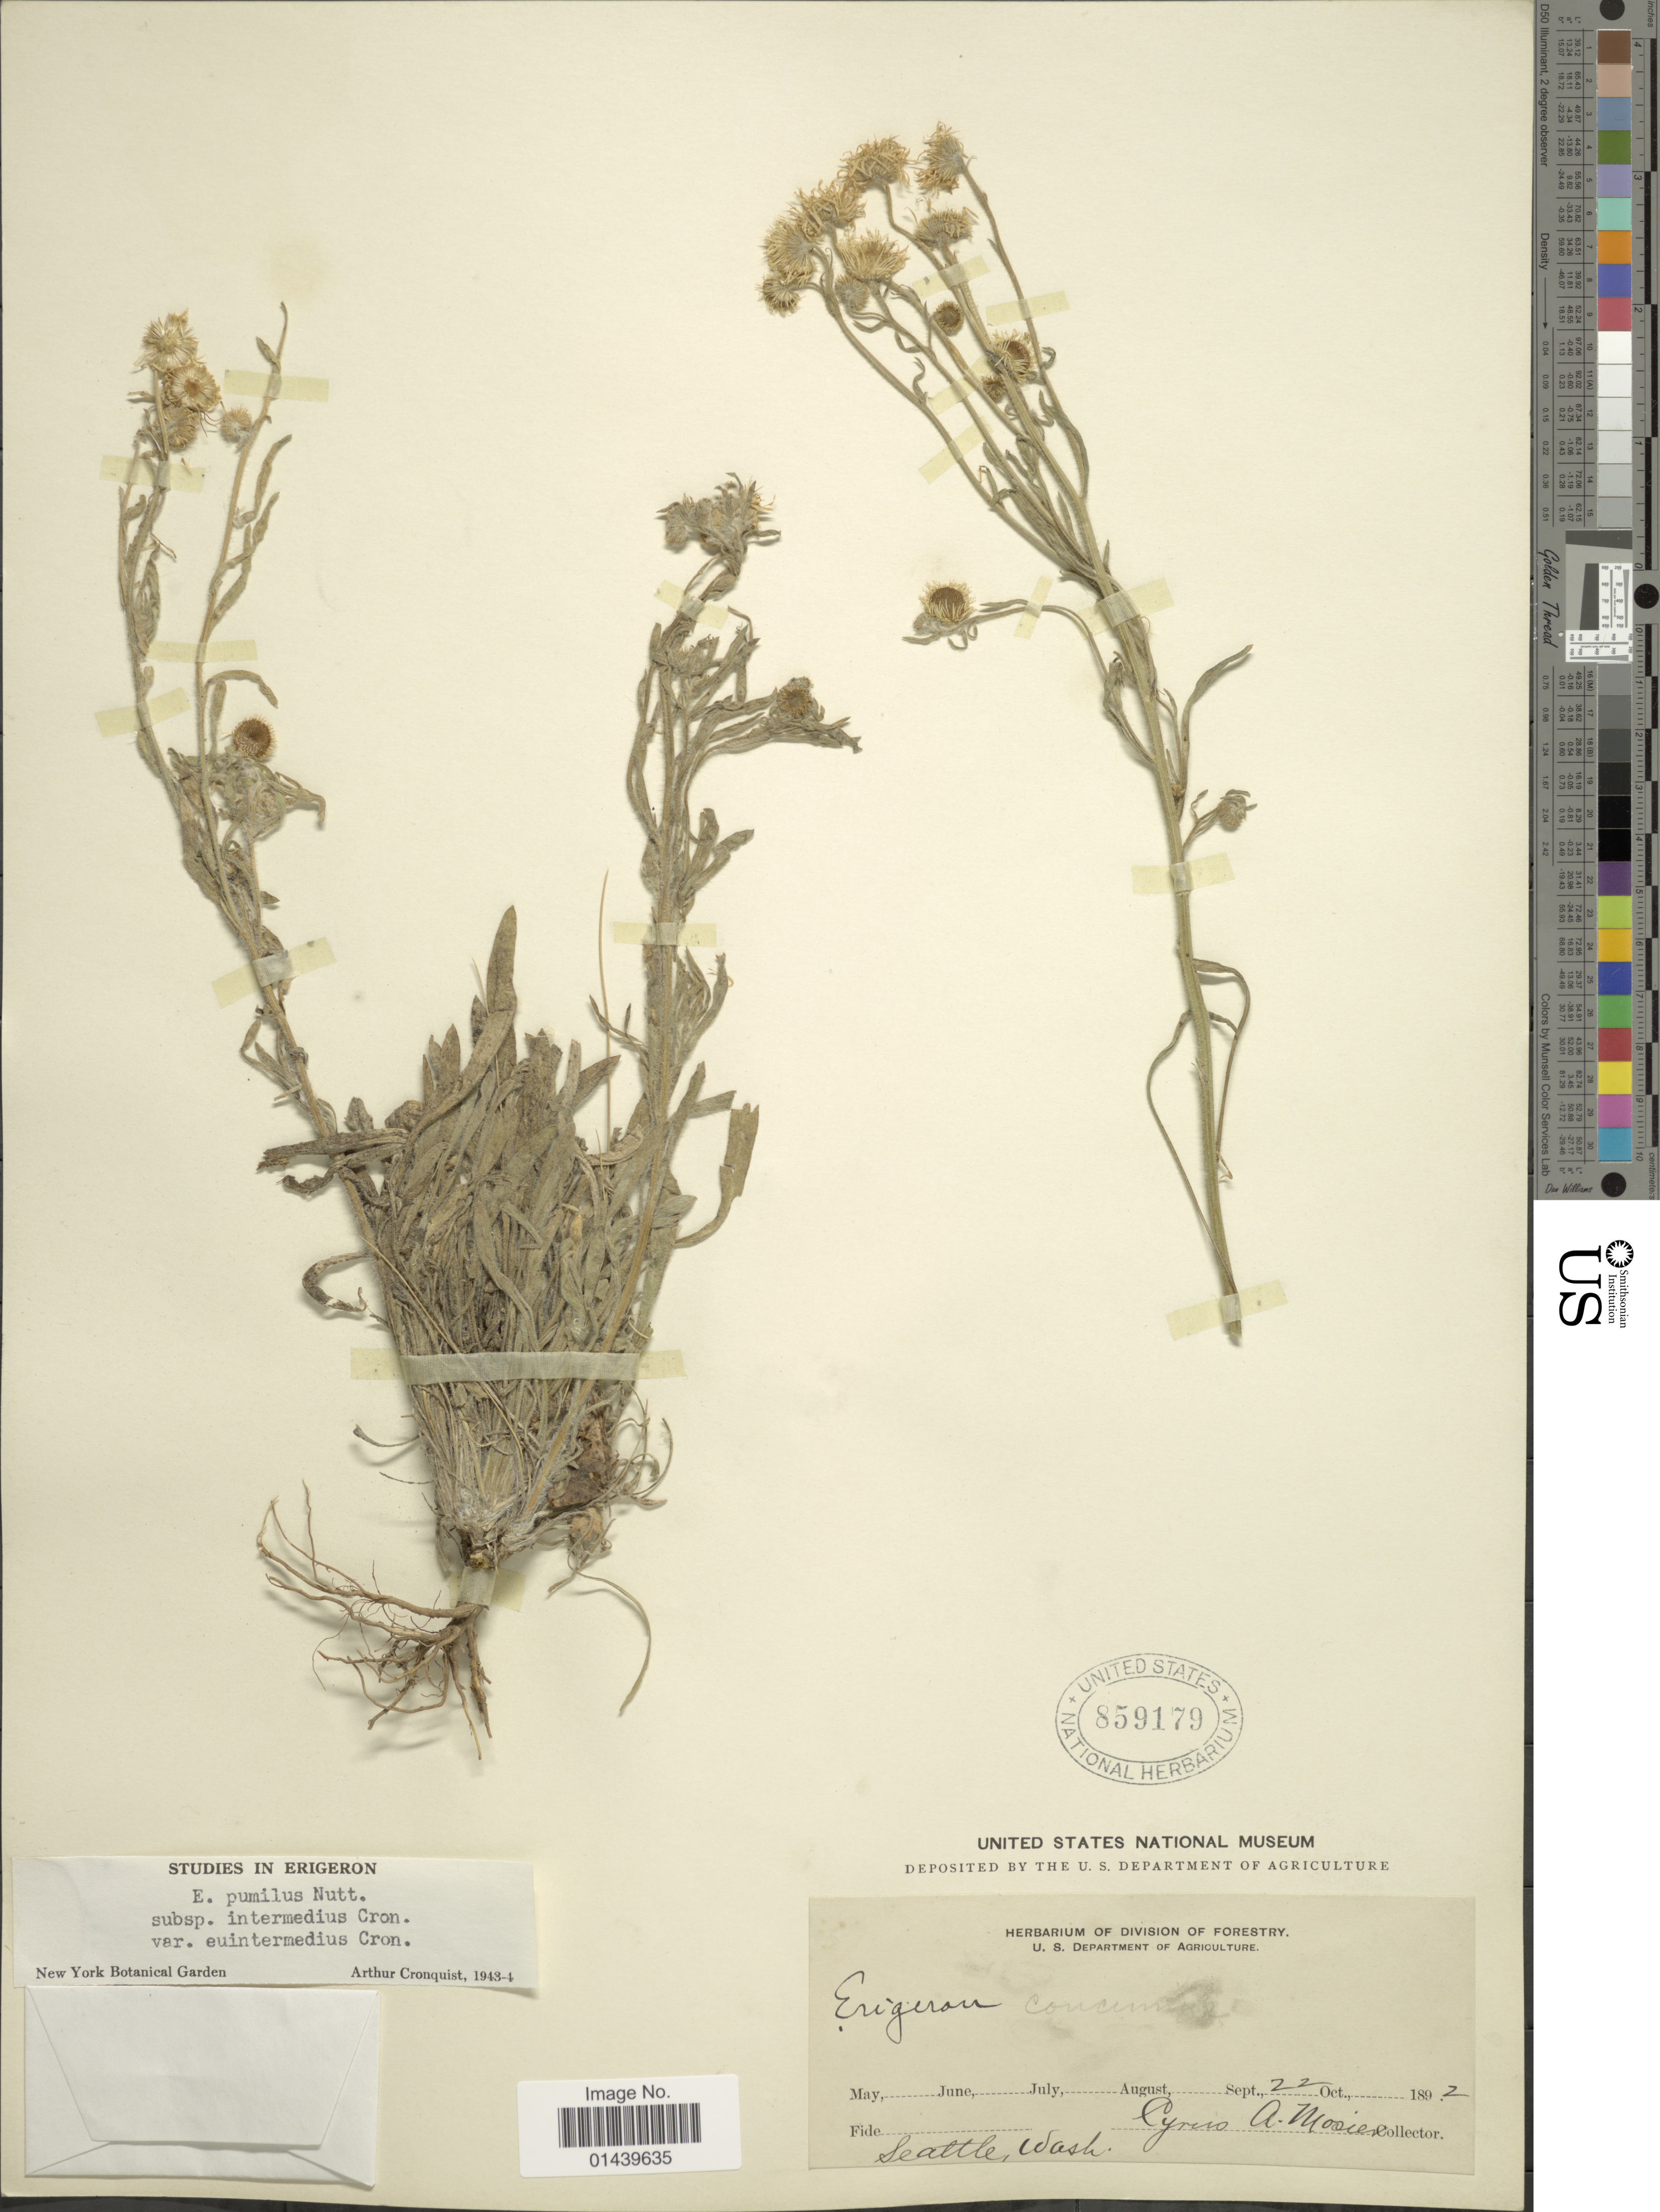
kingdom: Plantae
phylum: Tracheophyta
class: Magnoliopsida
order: Asterales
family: Asteraceae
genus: Erigeron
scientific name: Erigeron pumilus subsp. intermedius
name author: Cronq.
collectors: C. A. Mosier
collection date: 1892-09-22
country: United States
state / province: Washington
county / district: King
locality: Seattle, Wash.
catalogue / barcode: US 859179